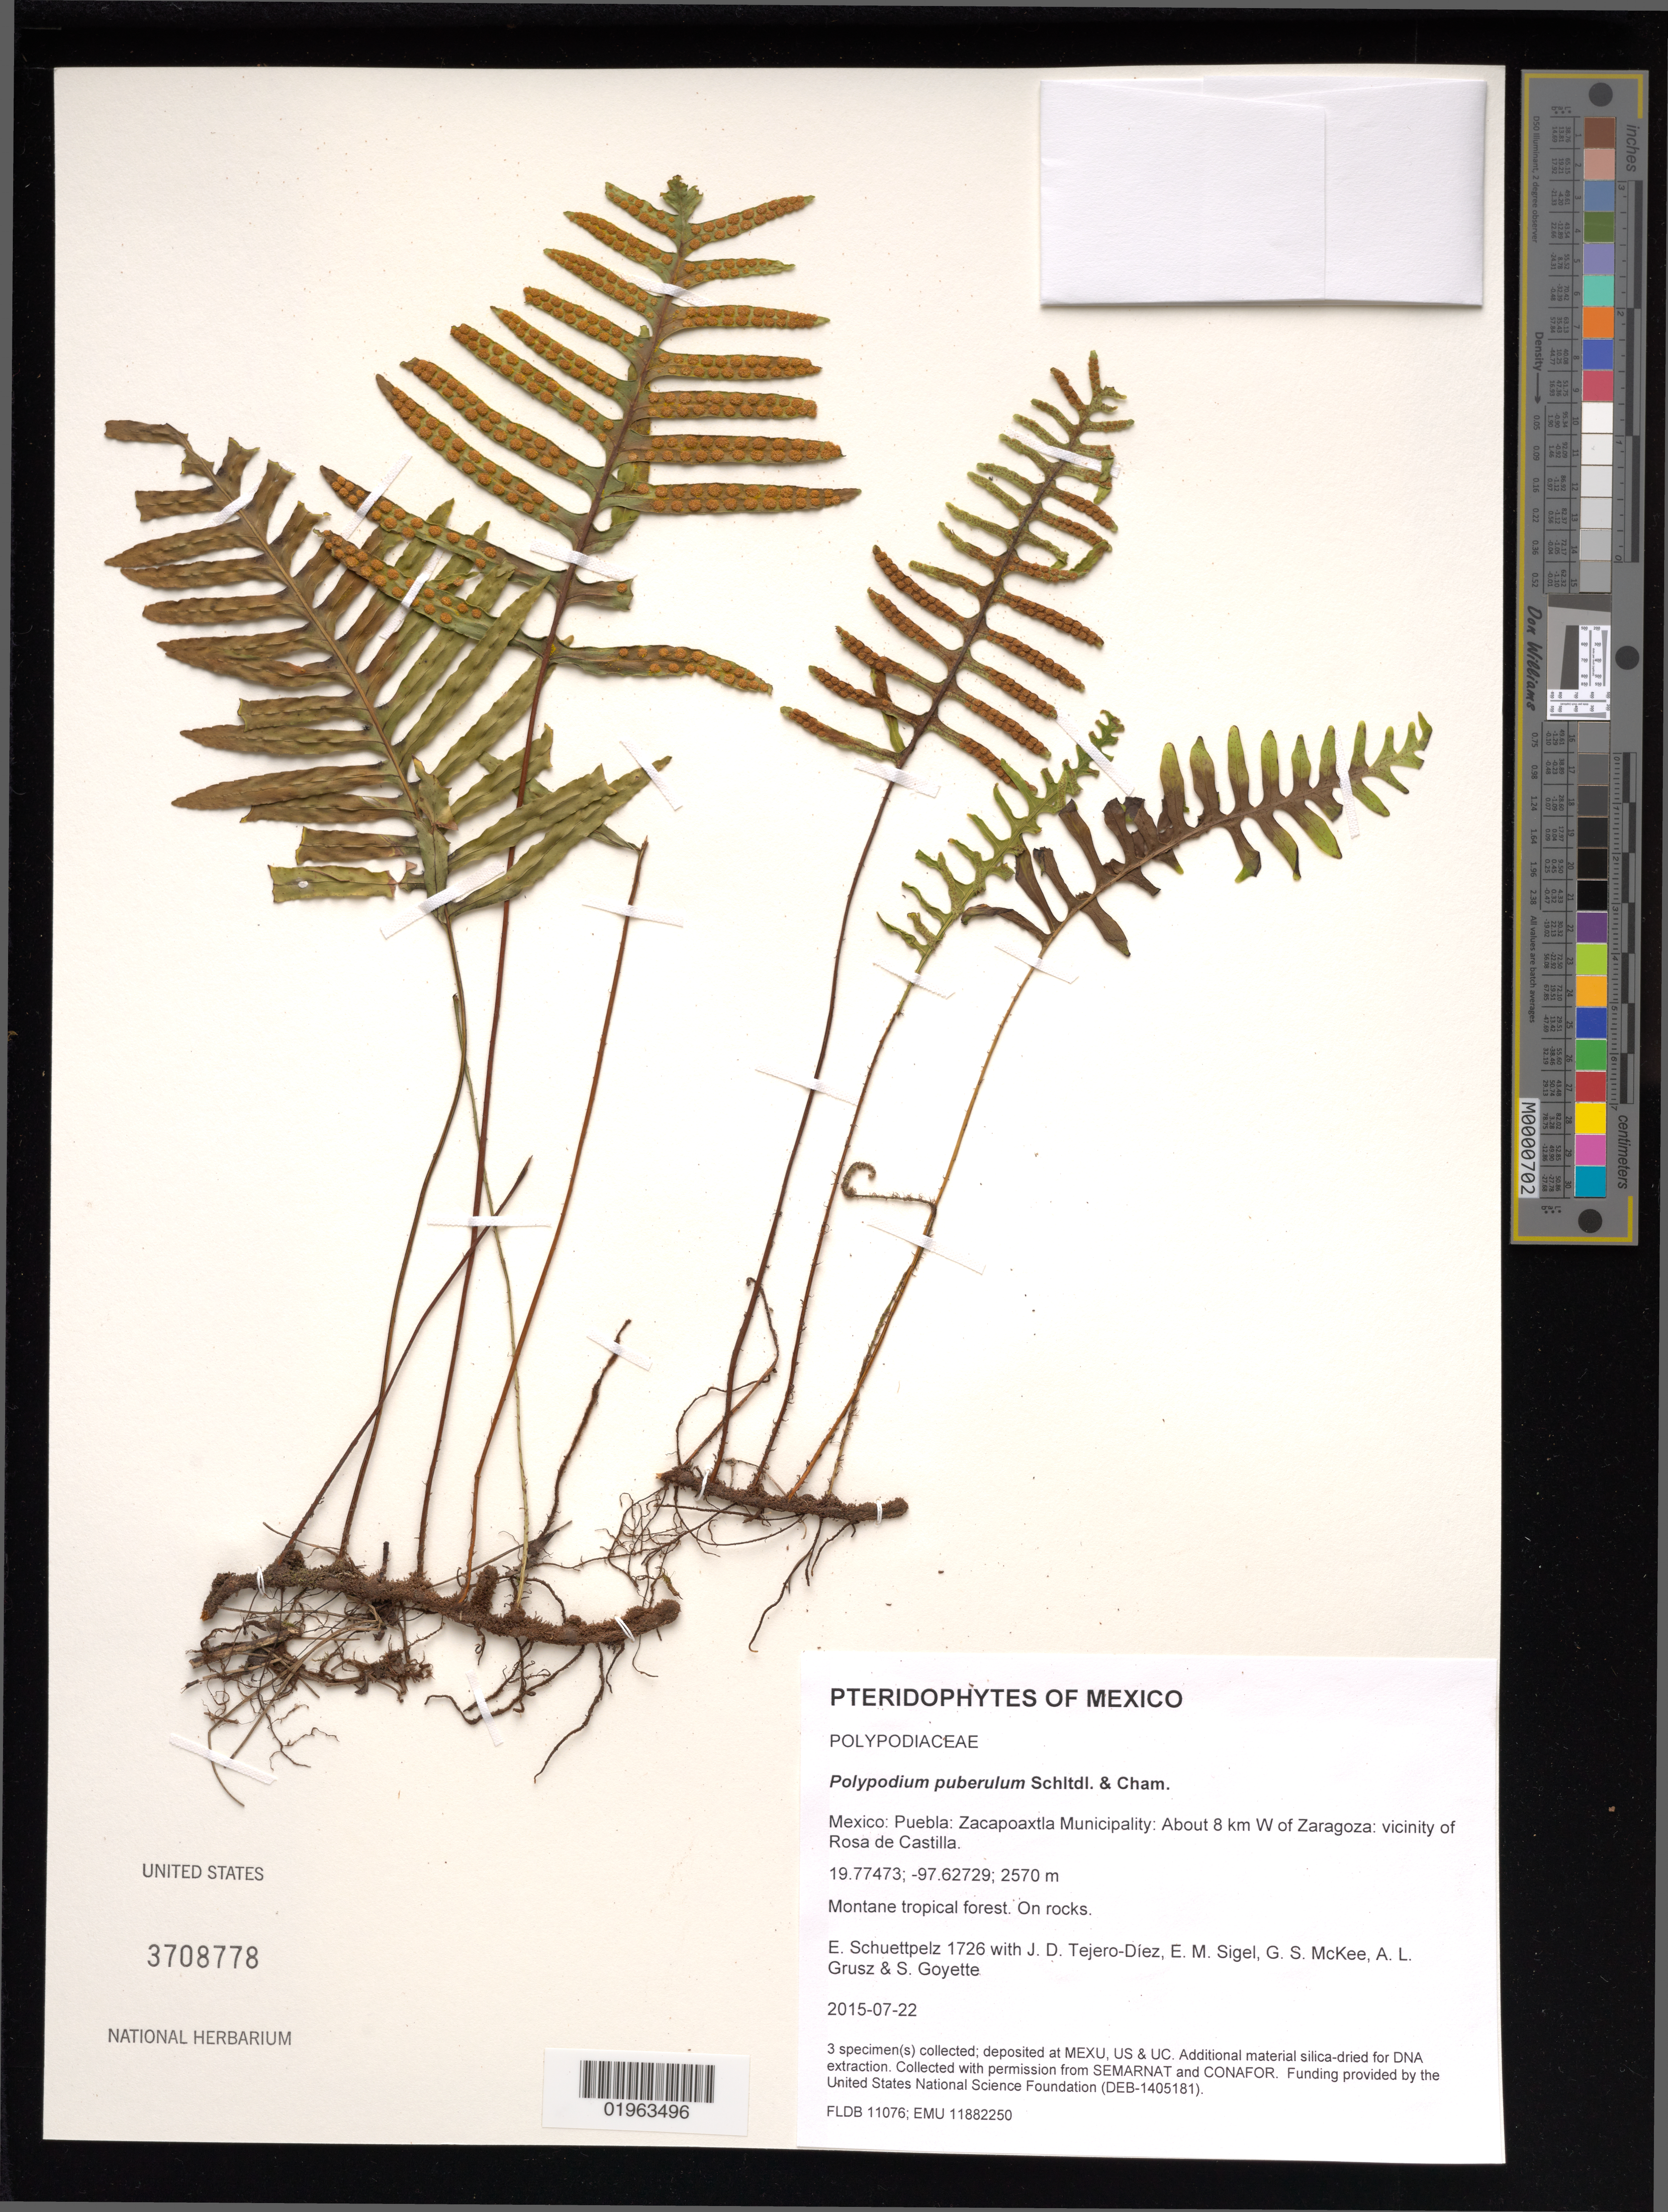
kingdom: Plantae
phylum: Tracheophyta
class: Polypodiopsida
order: Polypodiales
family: Polypodiaceae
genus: Polypodium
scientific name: Polypodium puberulum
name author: Schltdl. & Cham.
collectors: E. Schuettpelz, D. Tejero-Díez, E. M. Sigel, G. S. McKee & A. Grusz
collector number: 1726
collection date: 2015-07-22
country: Mexico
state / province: Puebla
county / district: Zacapoaxtla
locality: About 8 km W of Zaragoza: vicinity of Rosa de Castilla.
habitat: Montane tropical forest.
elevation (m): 2570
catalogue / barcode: US 3708778